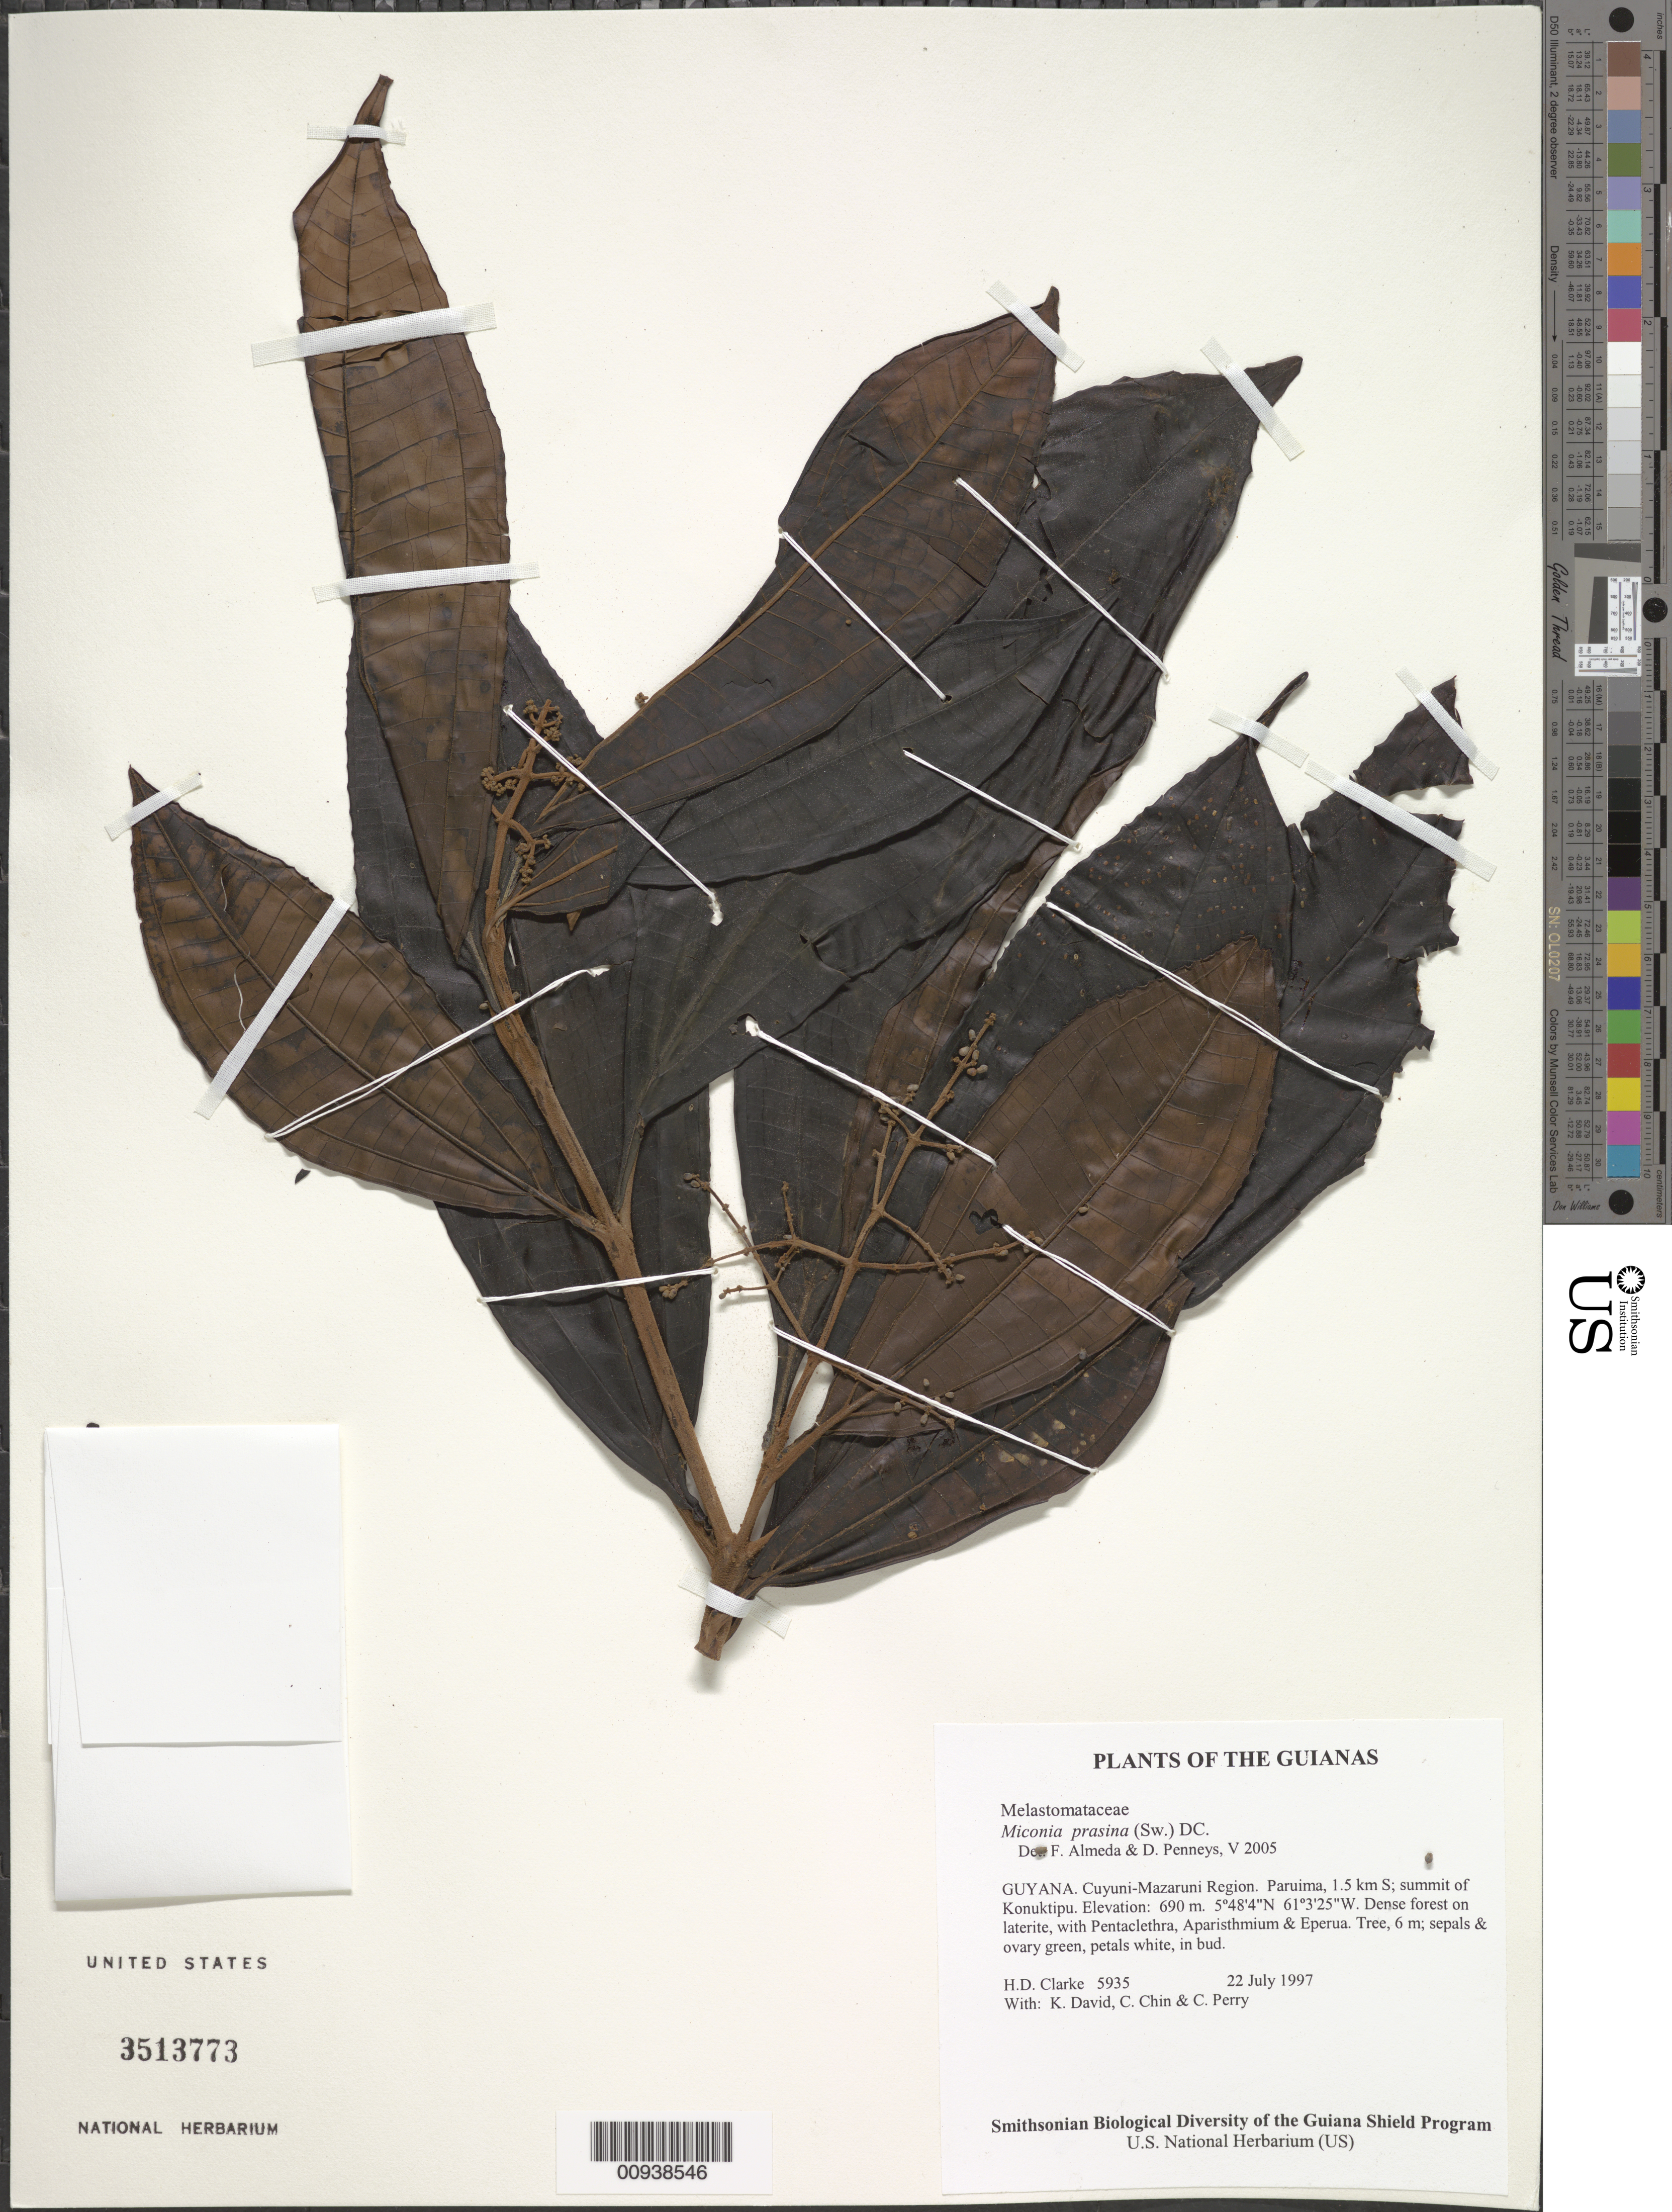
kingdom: Plantae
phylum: Tracheophyta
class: Magnoliopsida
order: Myrtales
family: Melastomataceae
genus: Miconia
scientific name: Miconia prasina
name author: (Sw.) DC.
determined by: Almeda, F.; Penneys, D. S.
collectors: H. D. Clarke, K. David, C. Chin & C. Perry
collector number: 5935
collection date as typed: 22 July 1997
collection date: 1997-07-22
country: Guyana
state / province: Cuyuni-Mazaruni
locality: Paruima, 1.5 km S; summit of Konuktipu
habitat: Dense forest on laterite, with Pentaclethra, Aparisthmium & Eperua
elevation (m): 690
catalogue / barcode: US 3513773